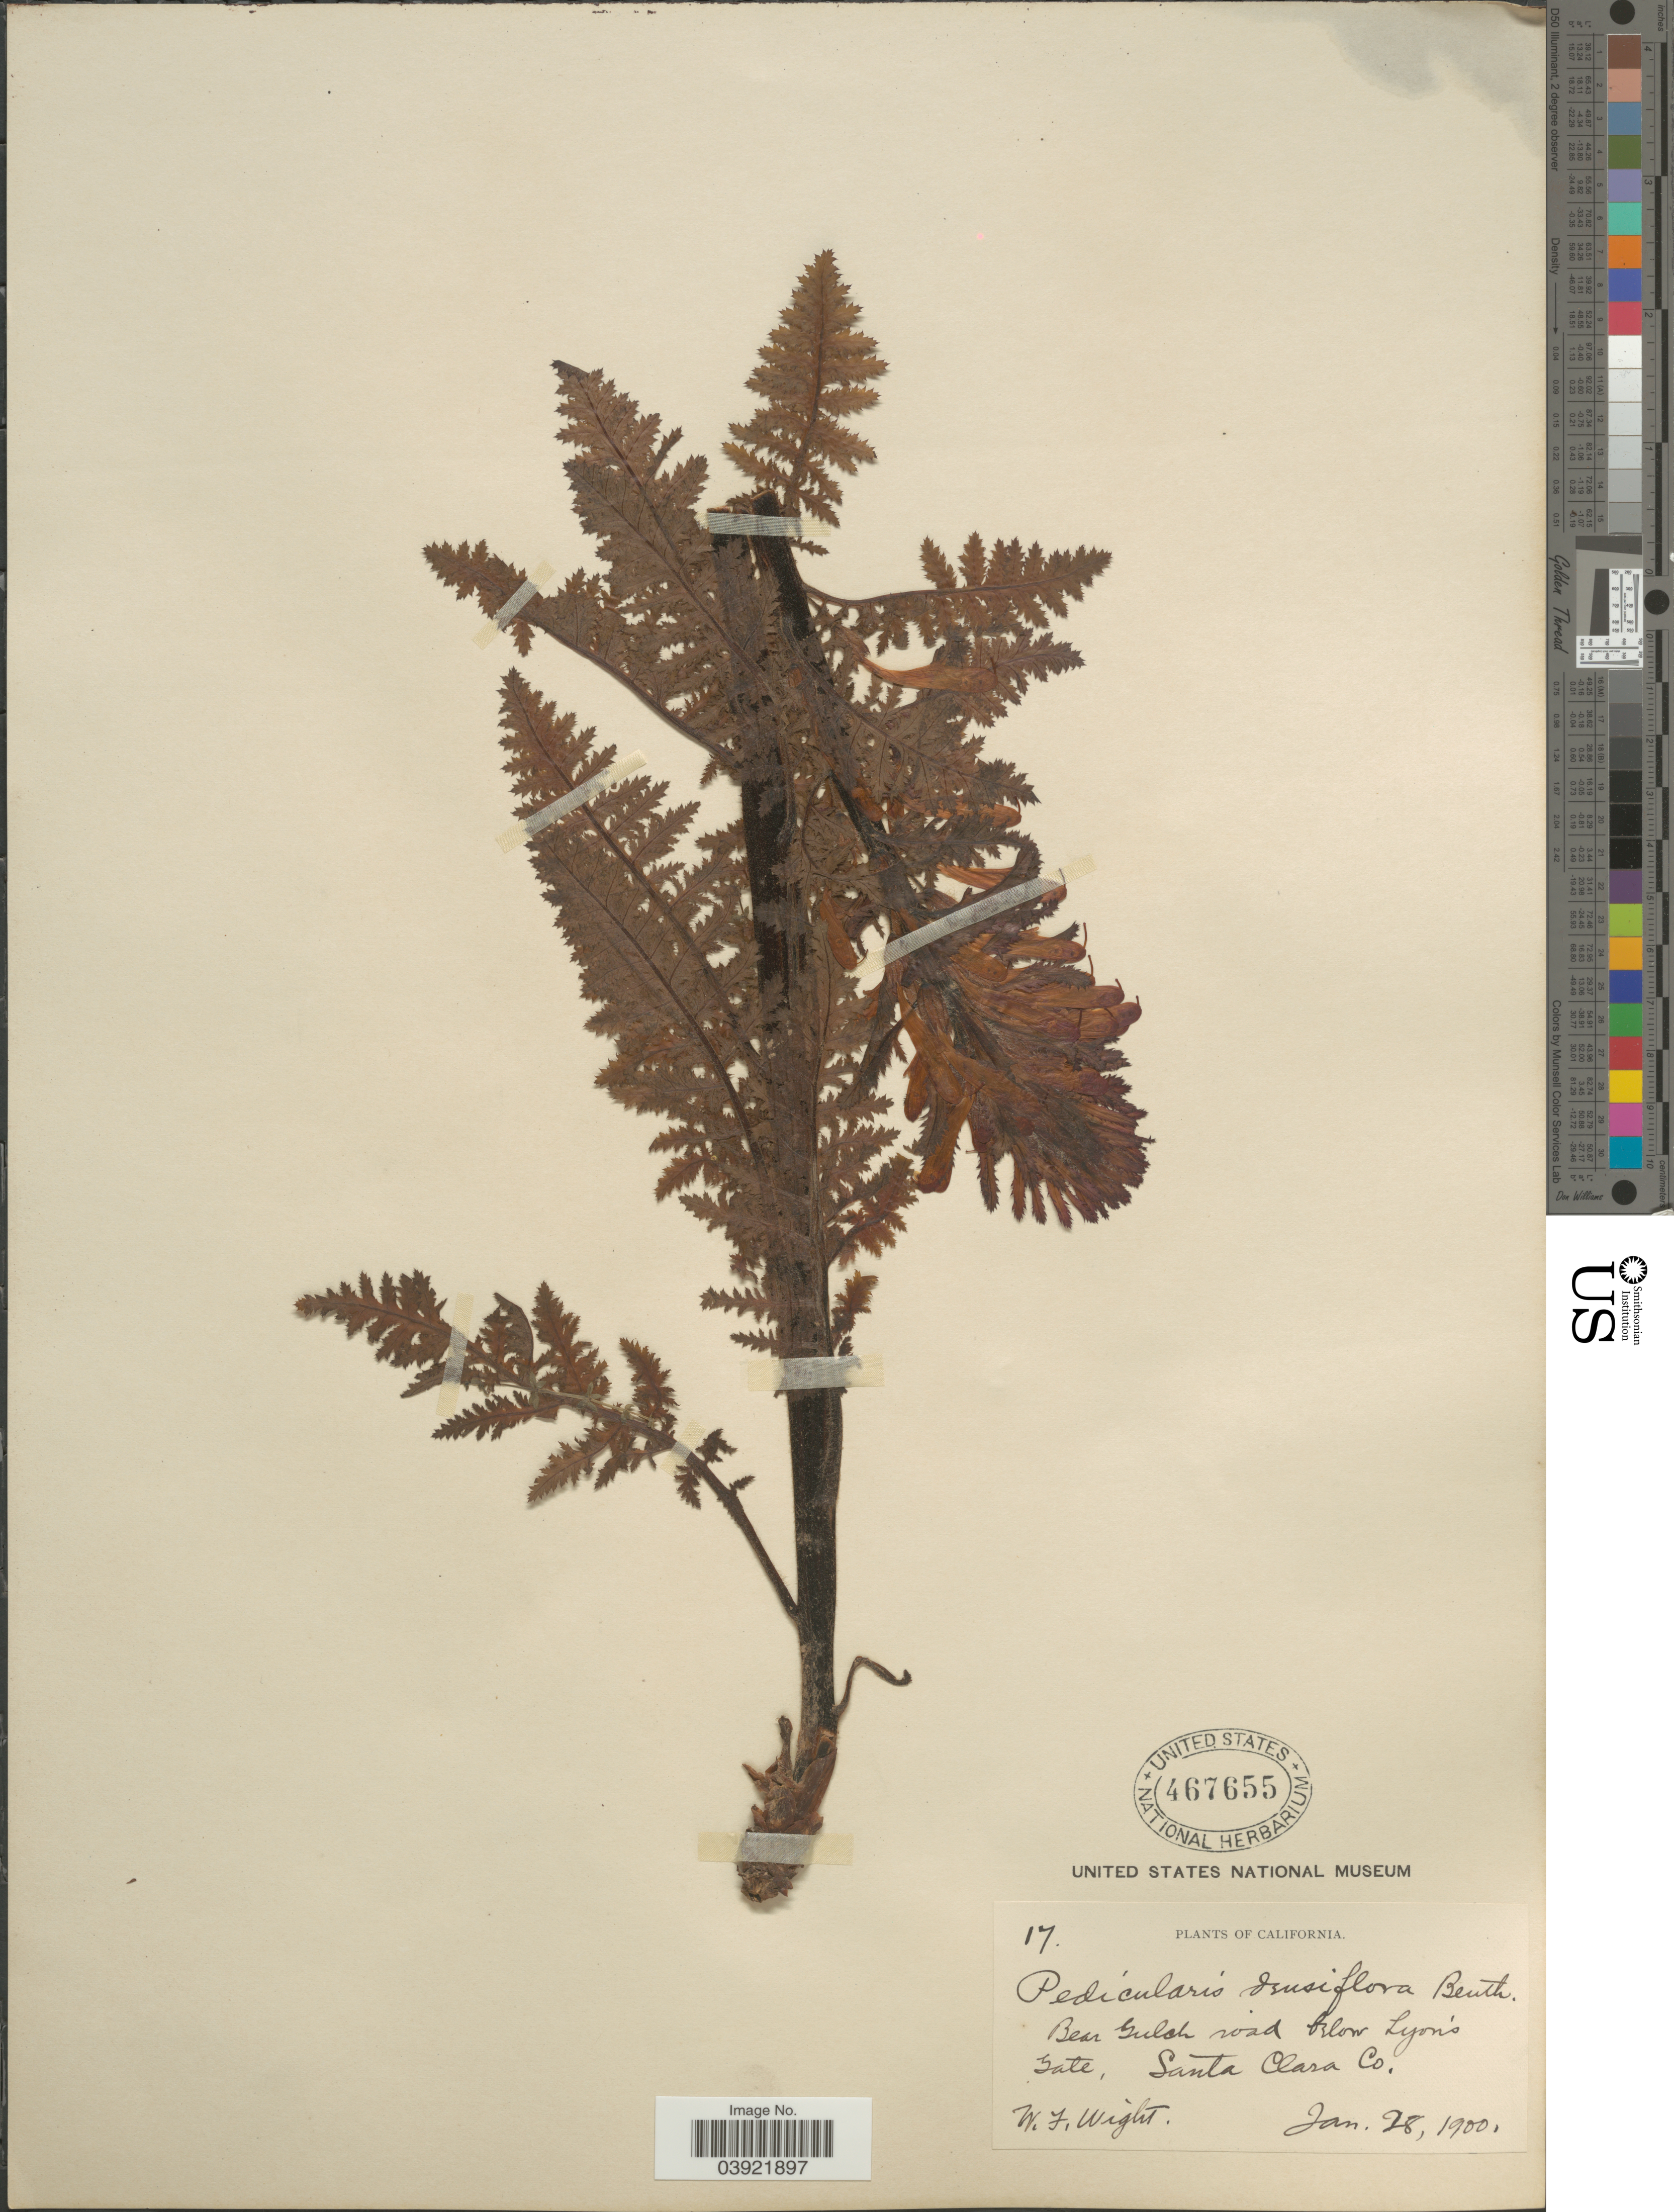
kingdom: Plantae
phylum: Tracheophyta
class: Magnoliopsida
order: Lamiales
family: Orobanchaceae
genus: Pedicularis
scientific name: Pedicularis densiflora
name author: Benth.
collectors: W. Wight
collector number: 17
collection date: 1900-01-28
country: United States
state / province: California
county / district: Santa Clara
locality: Bear Gulch road below Lyon's Gate, Santa Clara Co.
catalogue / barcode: US 467655